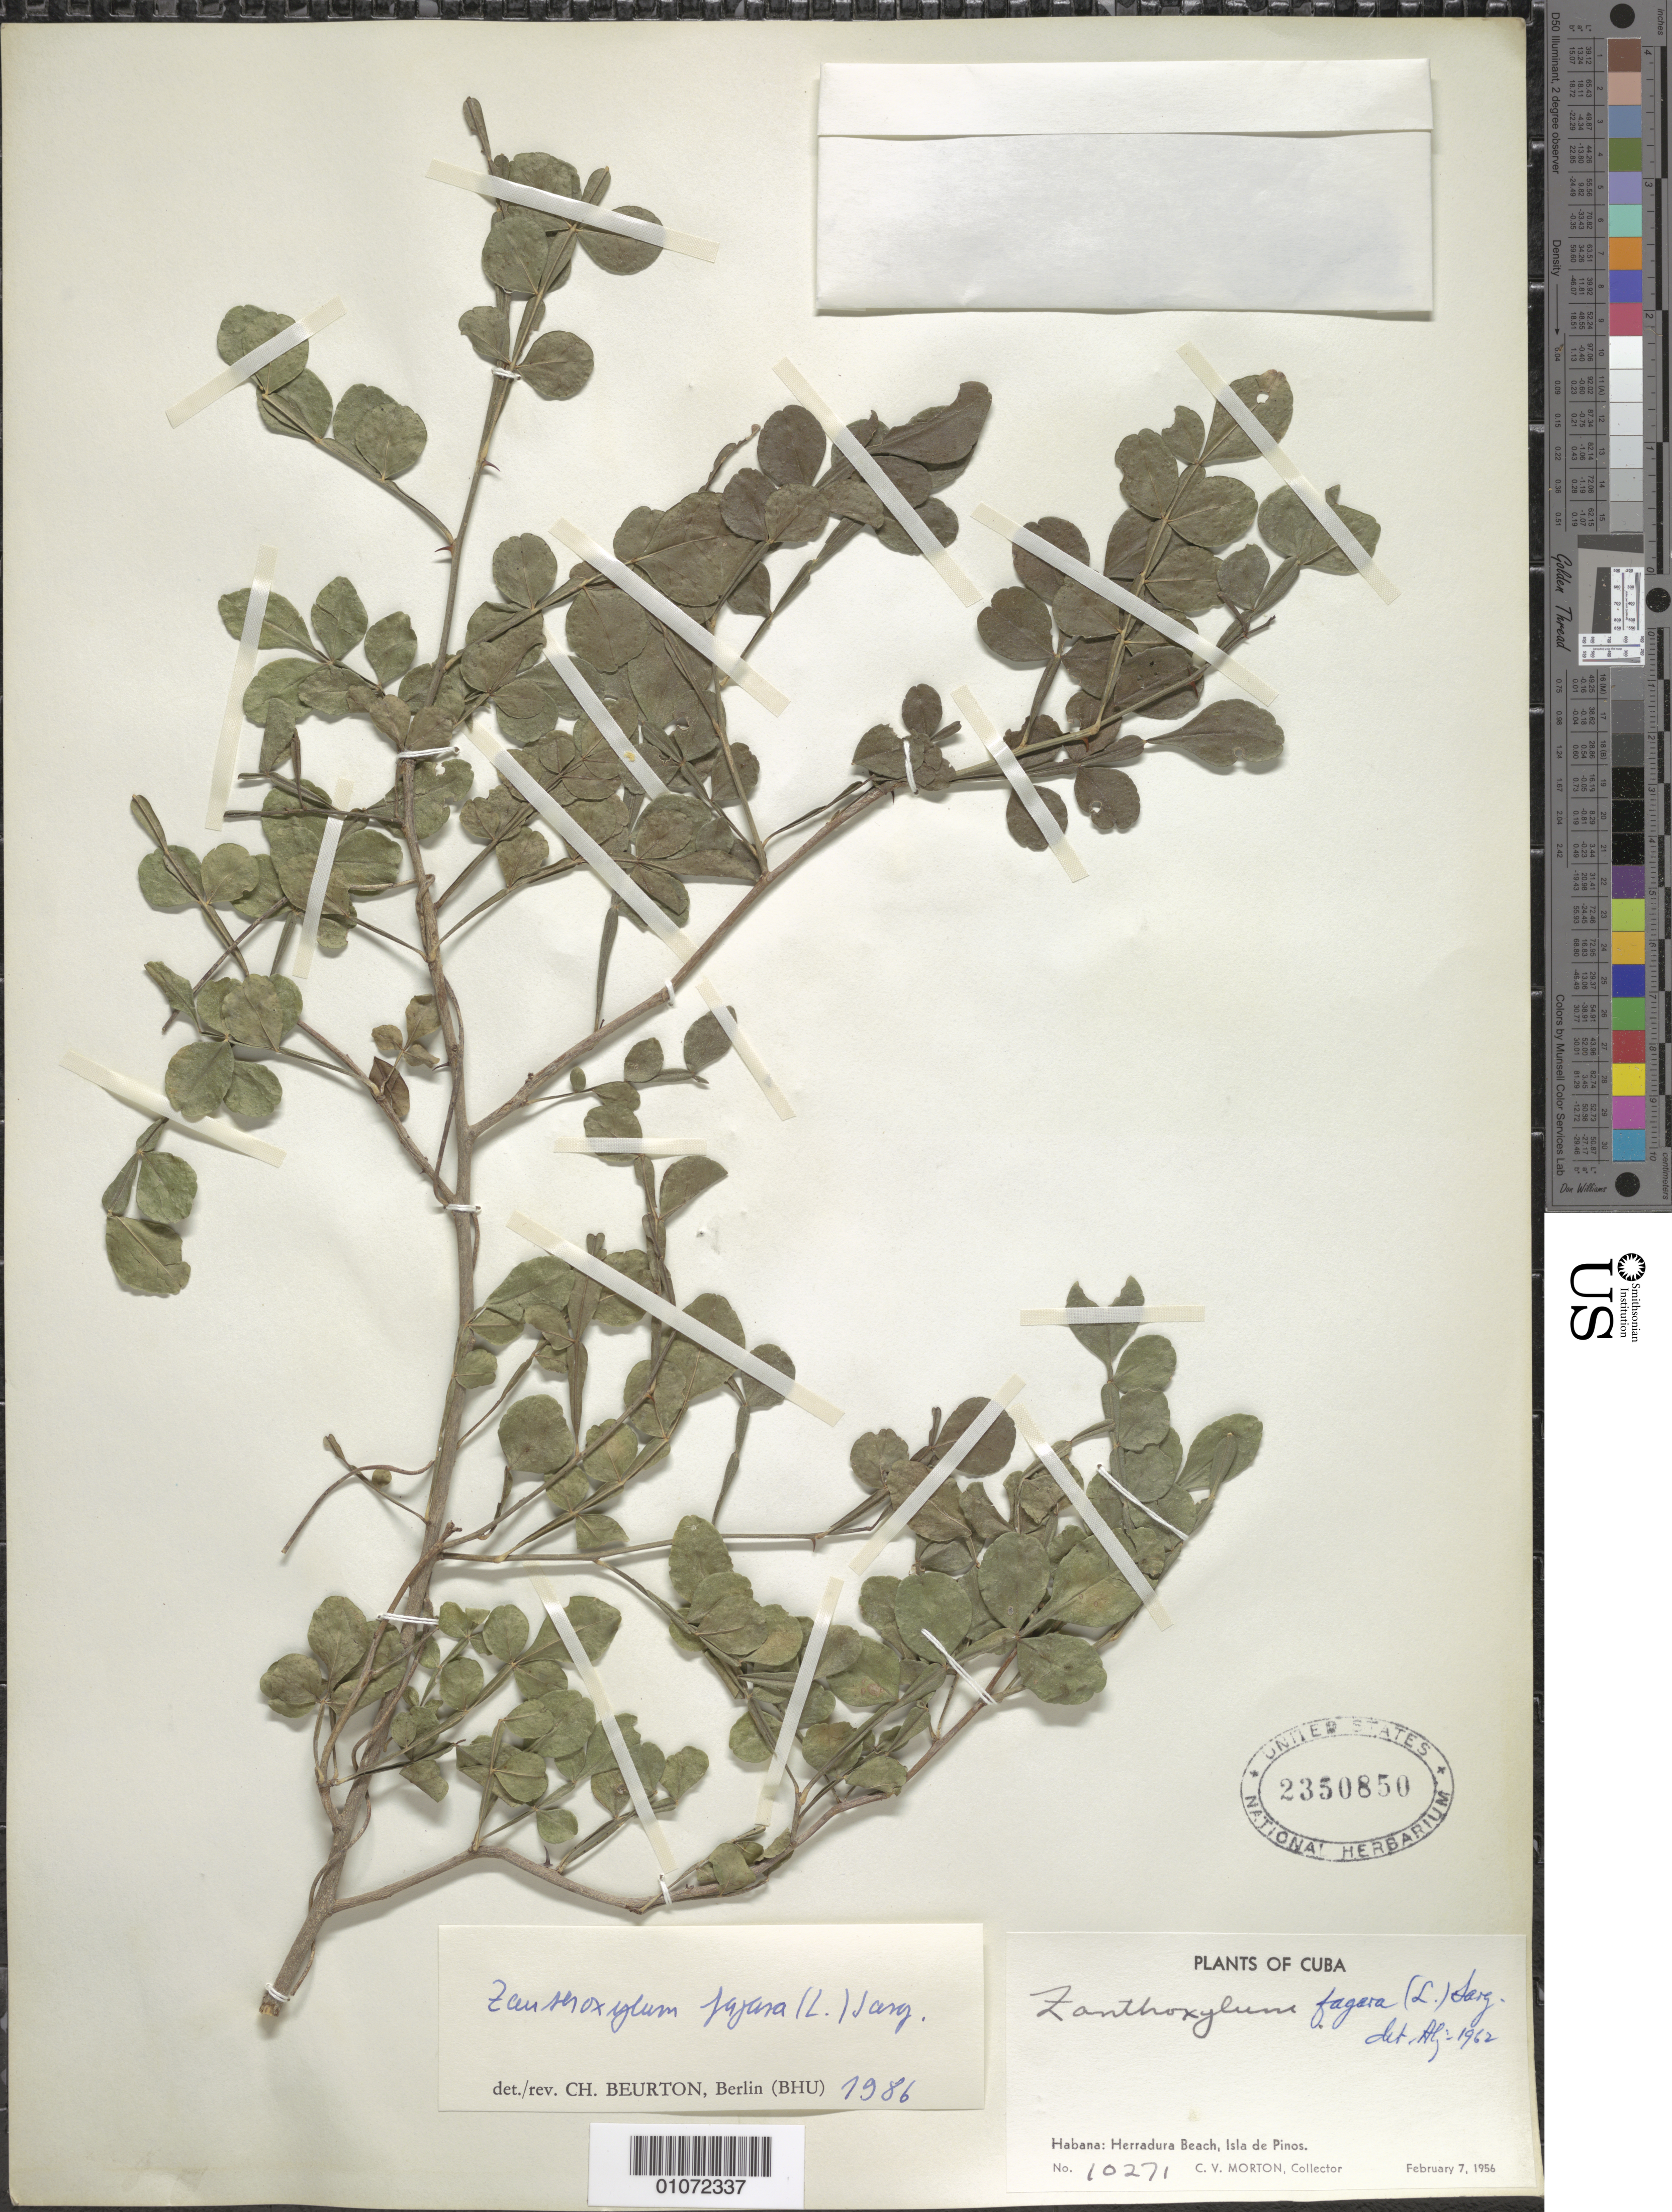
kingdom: Plantae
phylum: Tracheophyta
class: Magnoliopsida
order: Sapindales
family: Rutaceae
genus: Zanthoxylum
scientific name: Zanthoxylum fagara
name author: (L.) Sarg.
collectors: C. V. Morton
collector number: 10271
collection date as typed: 07 Feb 1956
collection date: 1956-02-07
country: Cuba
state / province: Isla de La Juventud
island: Isla de la Juventud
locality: Herradura Beach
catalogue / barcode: US 2350850